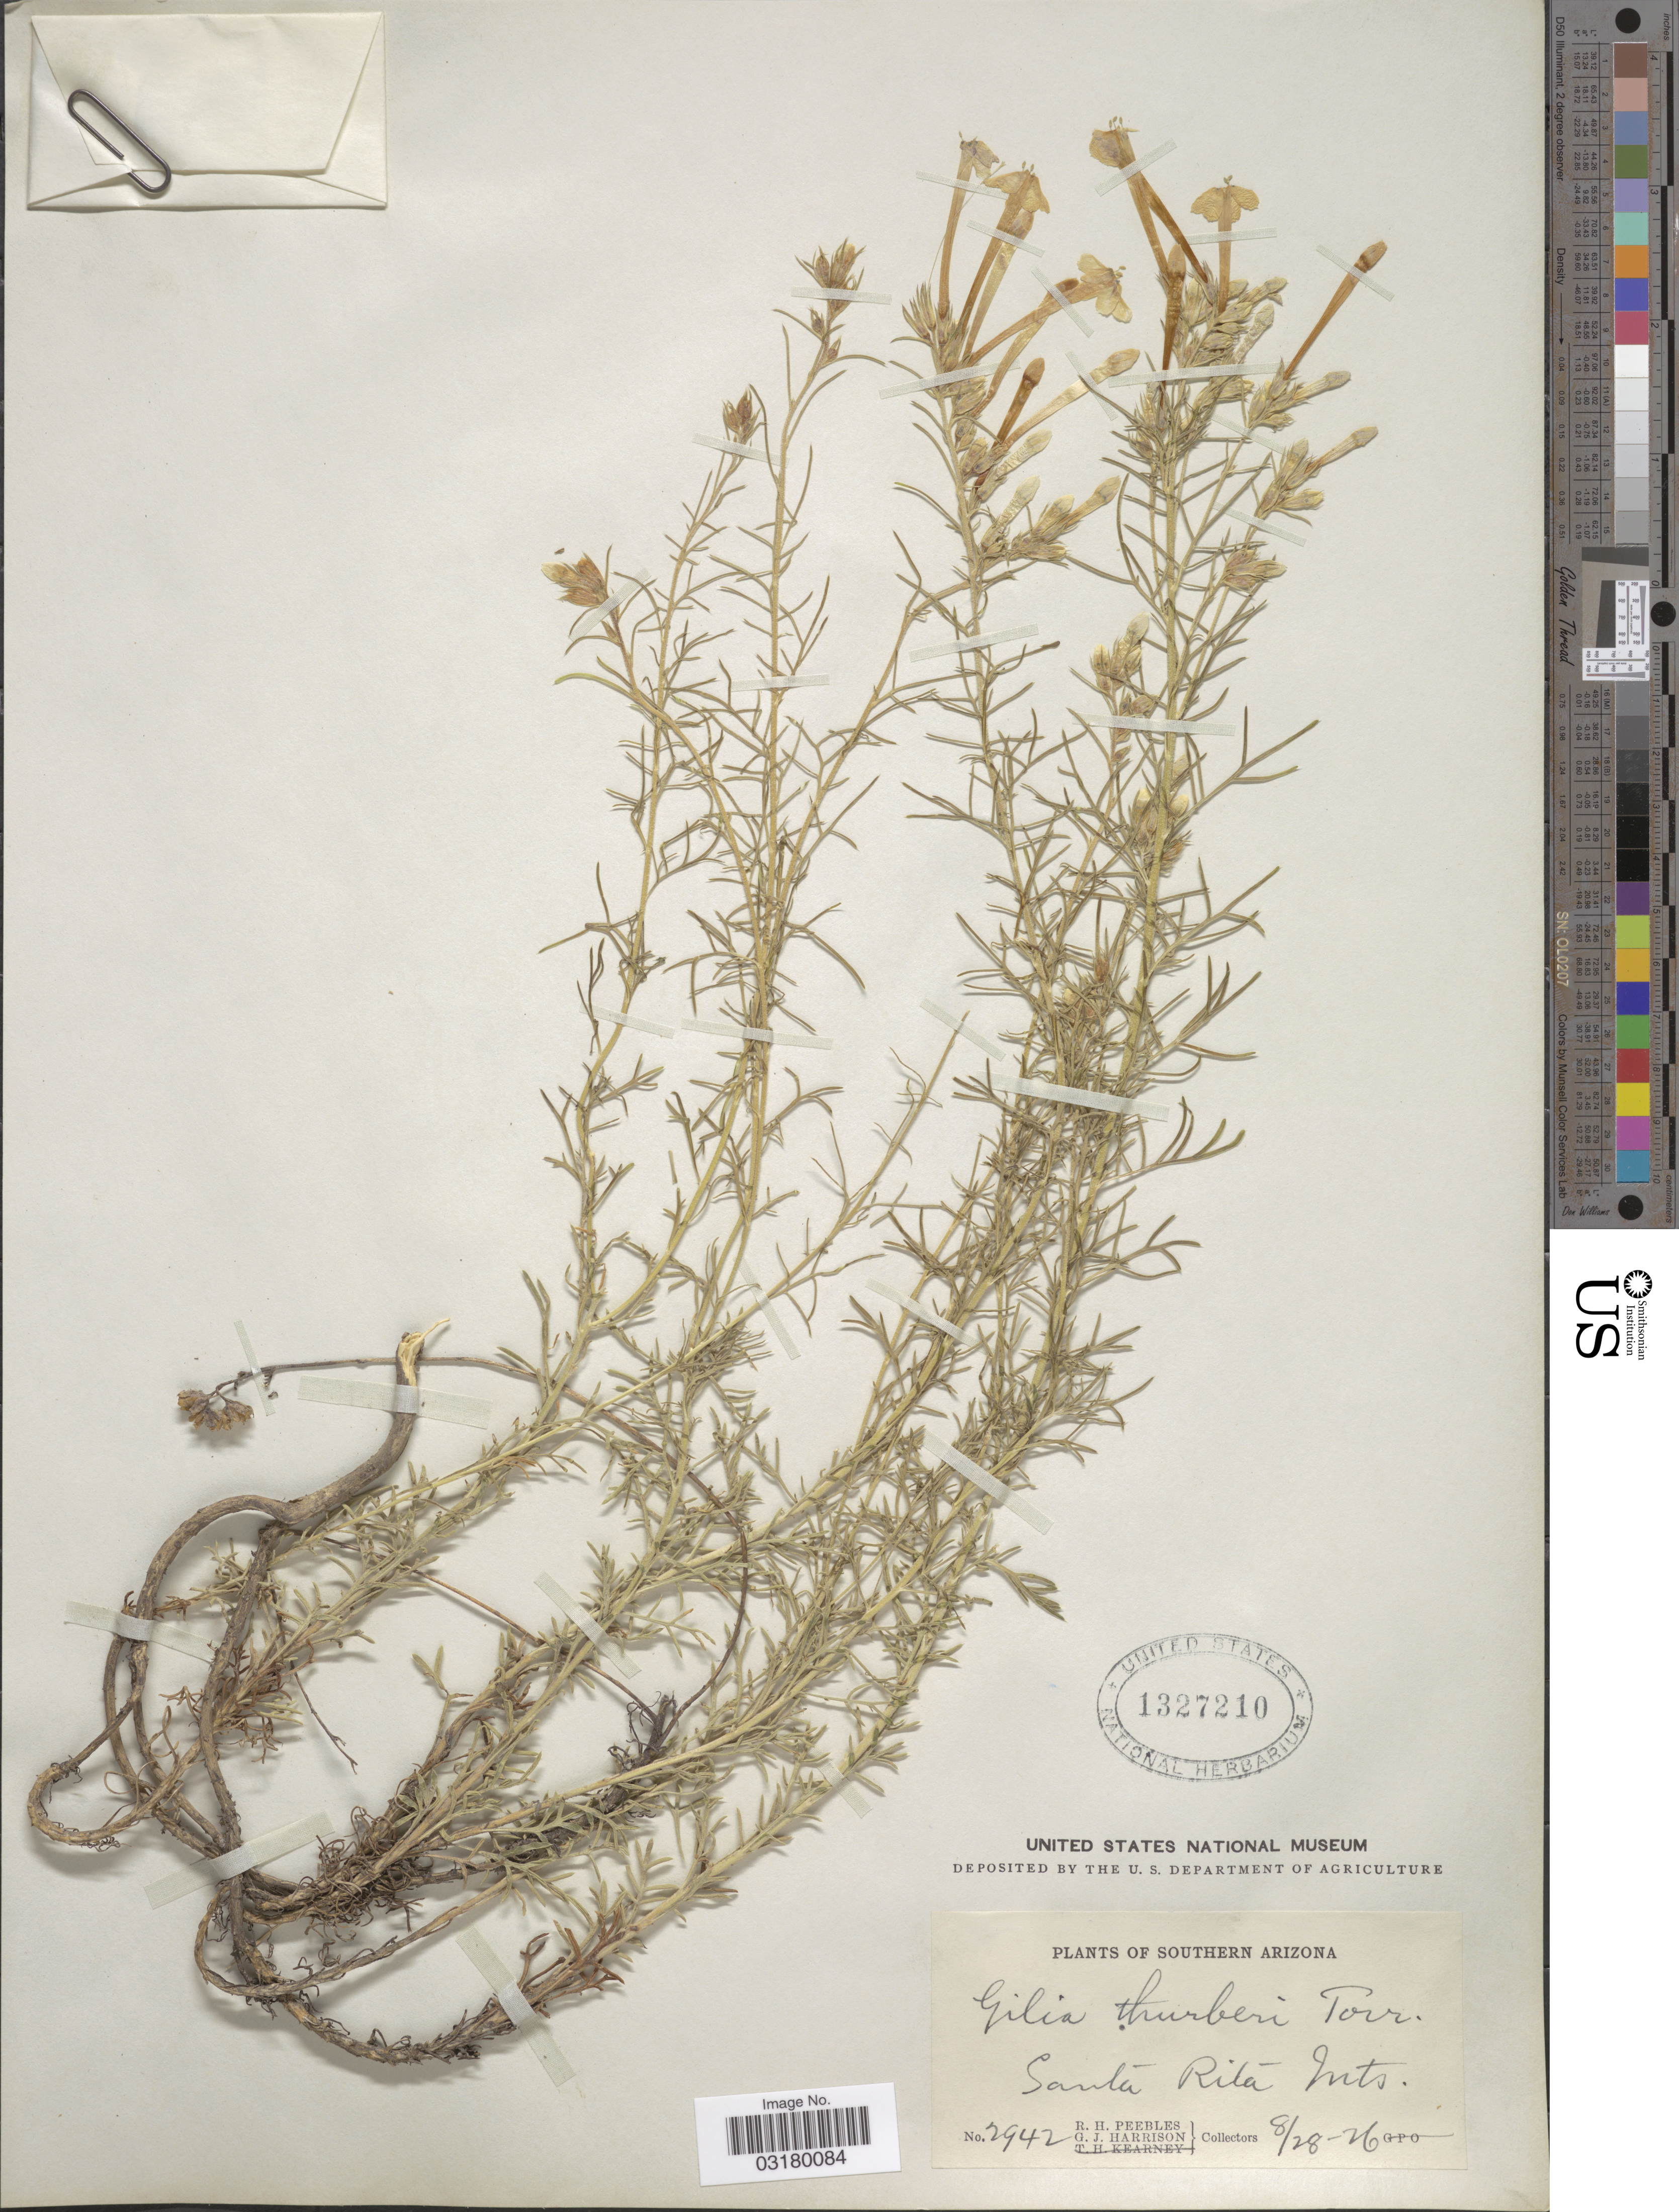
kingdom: Plantae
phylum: Tracheophyta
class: Magnoliopsida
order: Ericales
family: Polemoniaceae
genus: Ipomopsis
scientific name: Ipomopsis thurberi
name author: (A. Gray) V.E. Grant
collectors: R. H. Peebles & G. J. Harrison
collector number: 2942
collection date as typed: Transcribed d/m/y: 28/8/26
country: United States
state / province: Arizona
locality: Southern Arizona. Santa Rita Mts.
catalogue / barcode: US 1327210